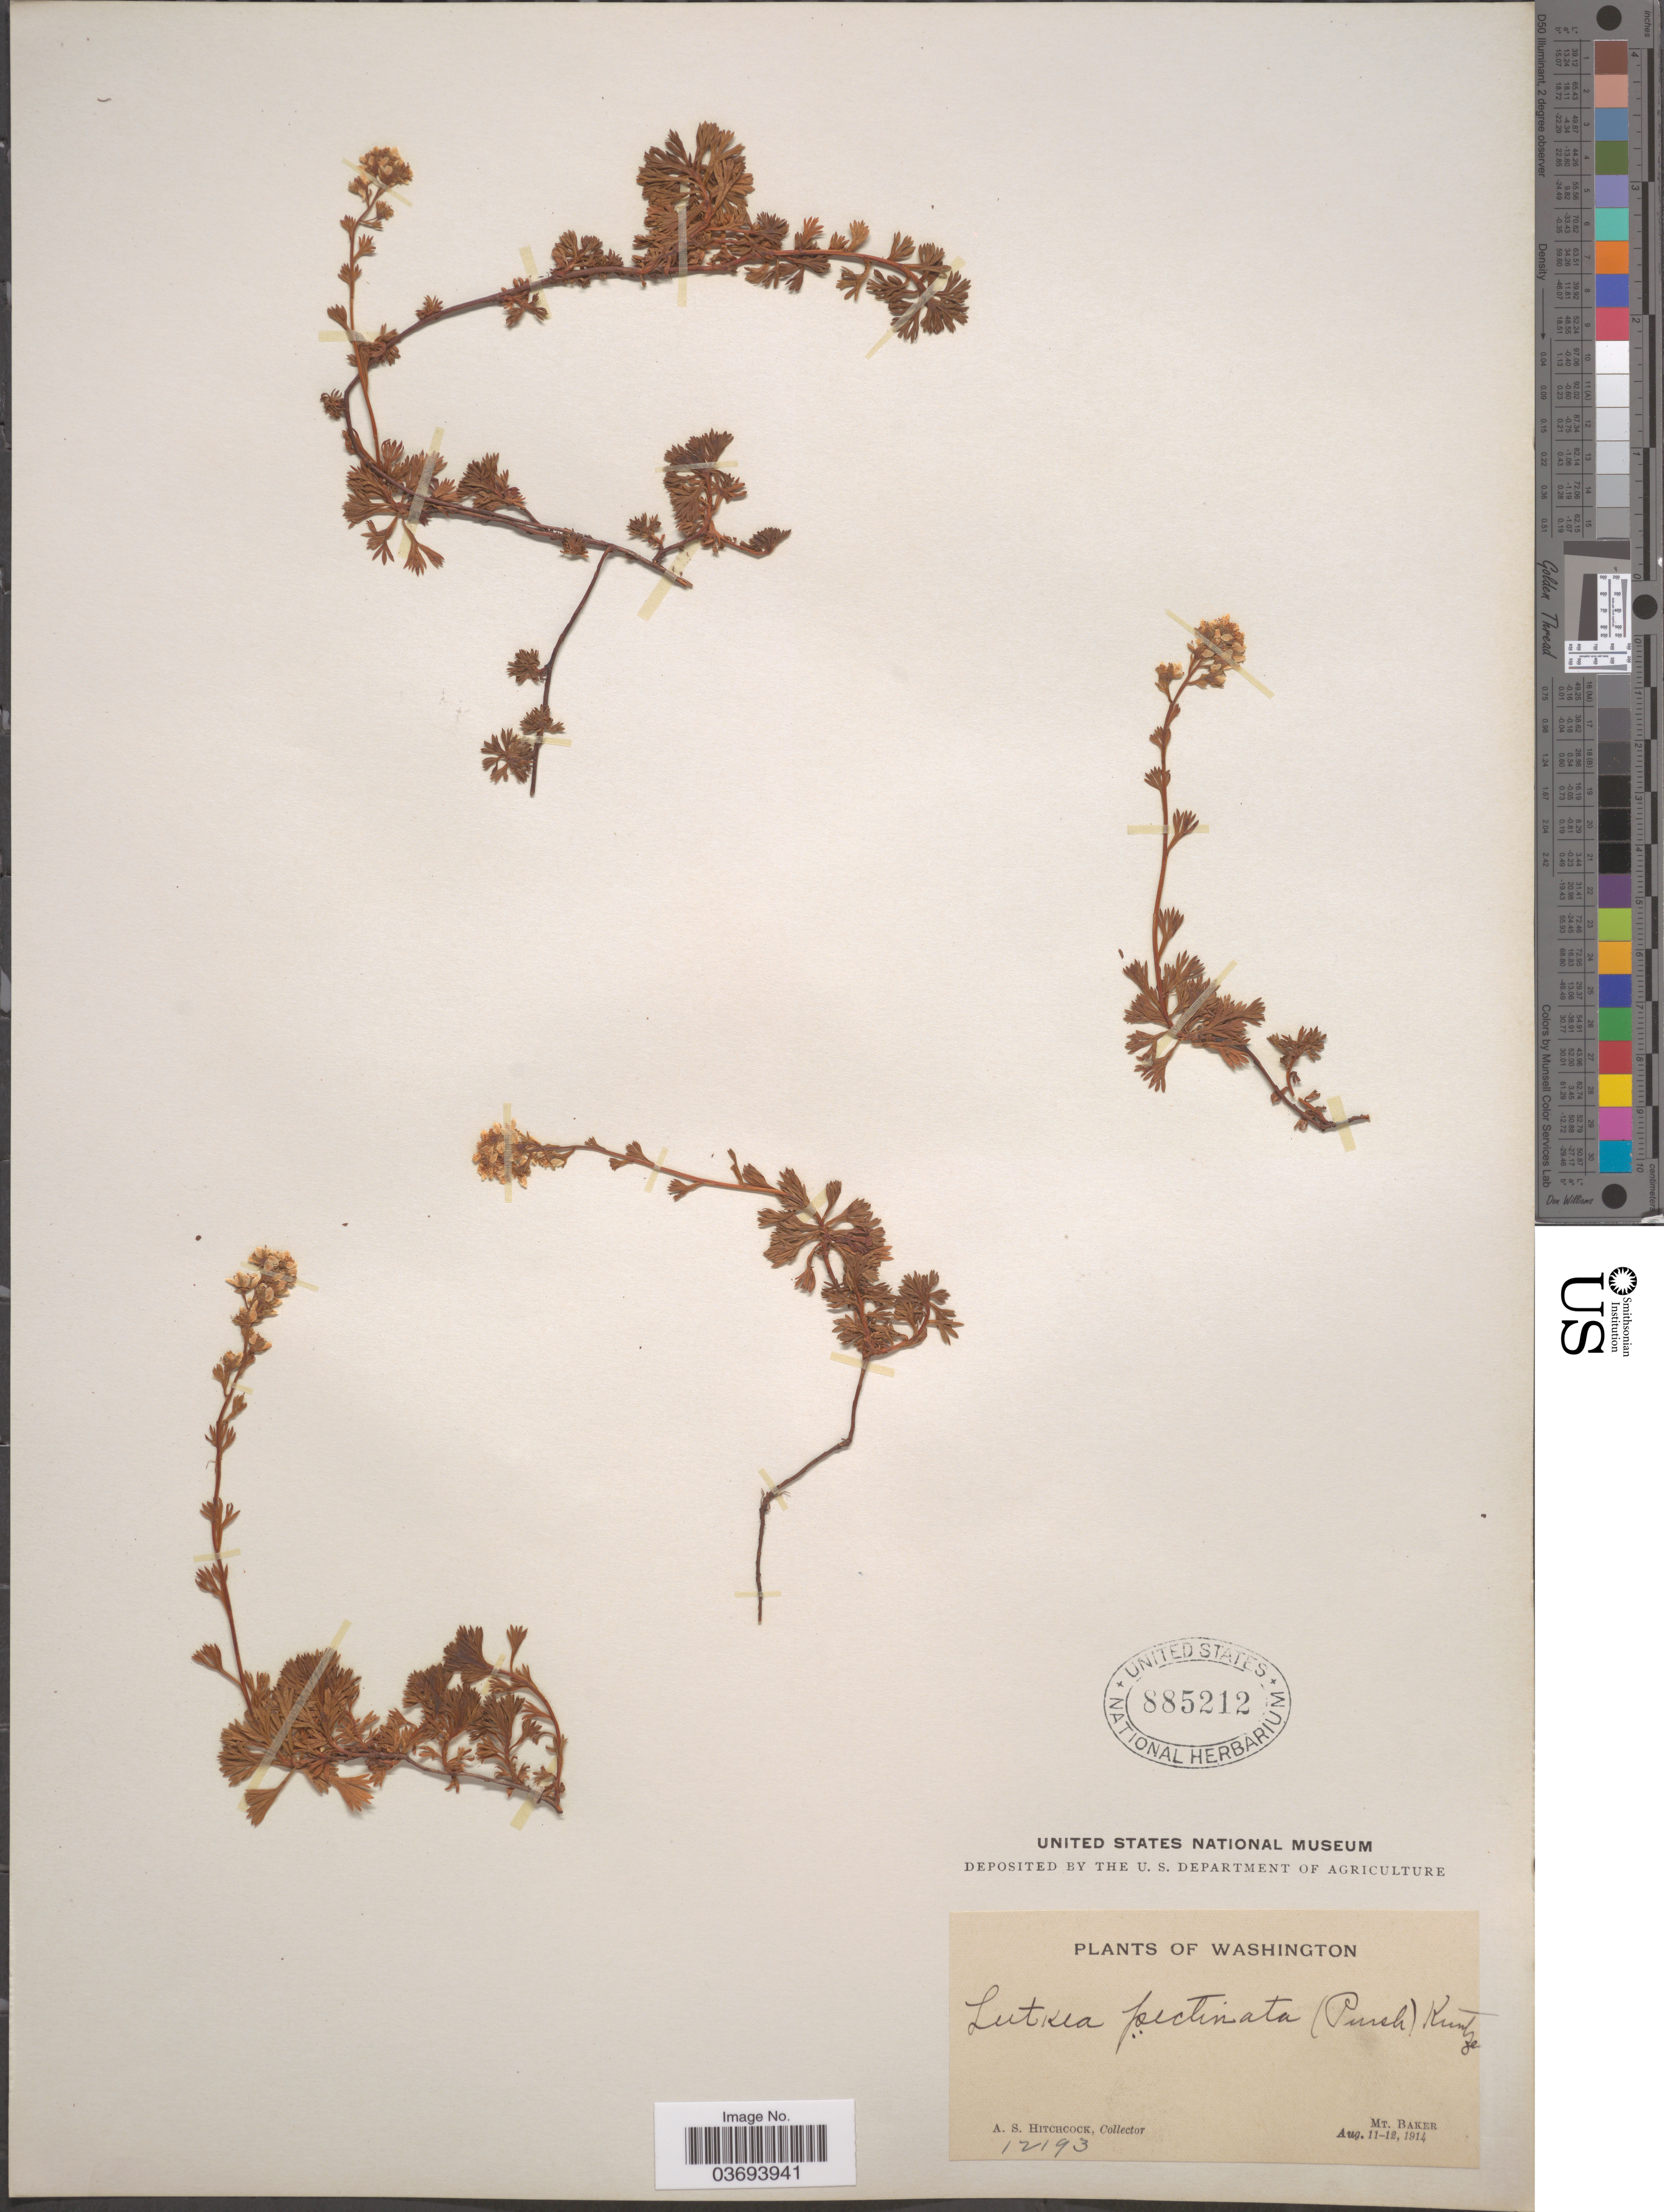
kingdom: Plantae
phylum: Tracheophyta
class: Magnoliopsida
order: Rosales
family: Rosaceae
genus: Luetkea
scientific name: Luetkea pectinata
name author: (Pursh) Kuntze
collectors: A. S. Hitchcock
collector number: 12193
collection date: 1914-08-11/1914-08-12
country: United States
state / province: Washington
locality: Mt. Baker.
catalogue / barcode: US 885212